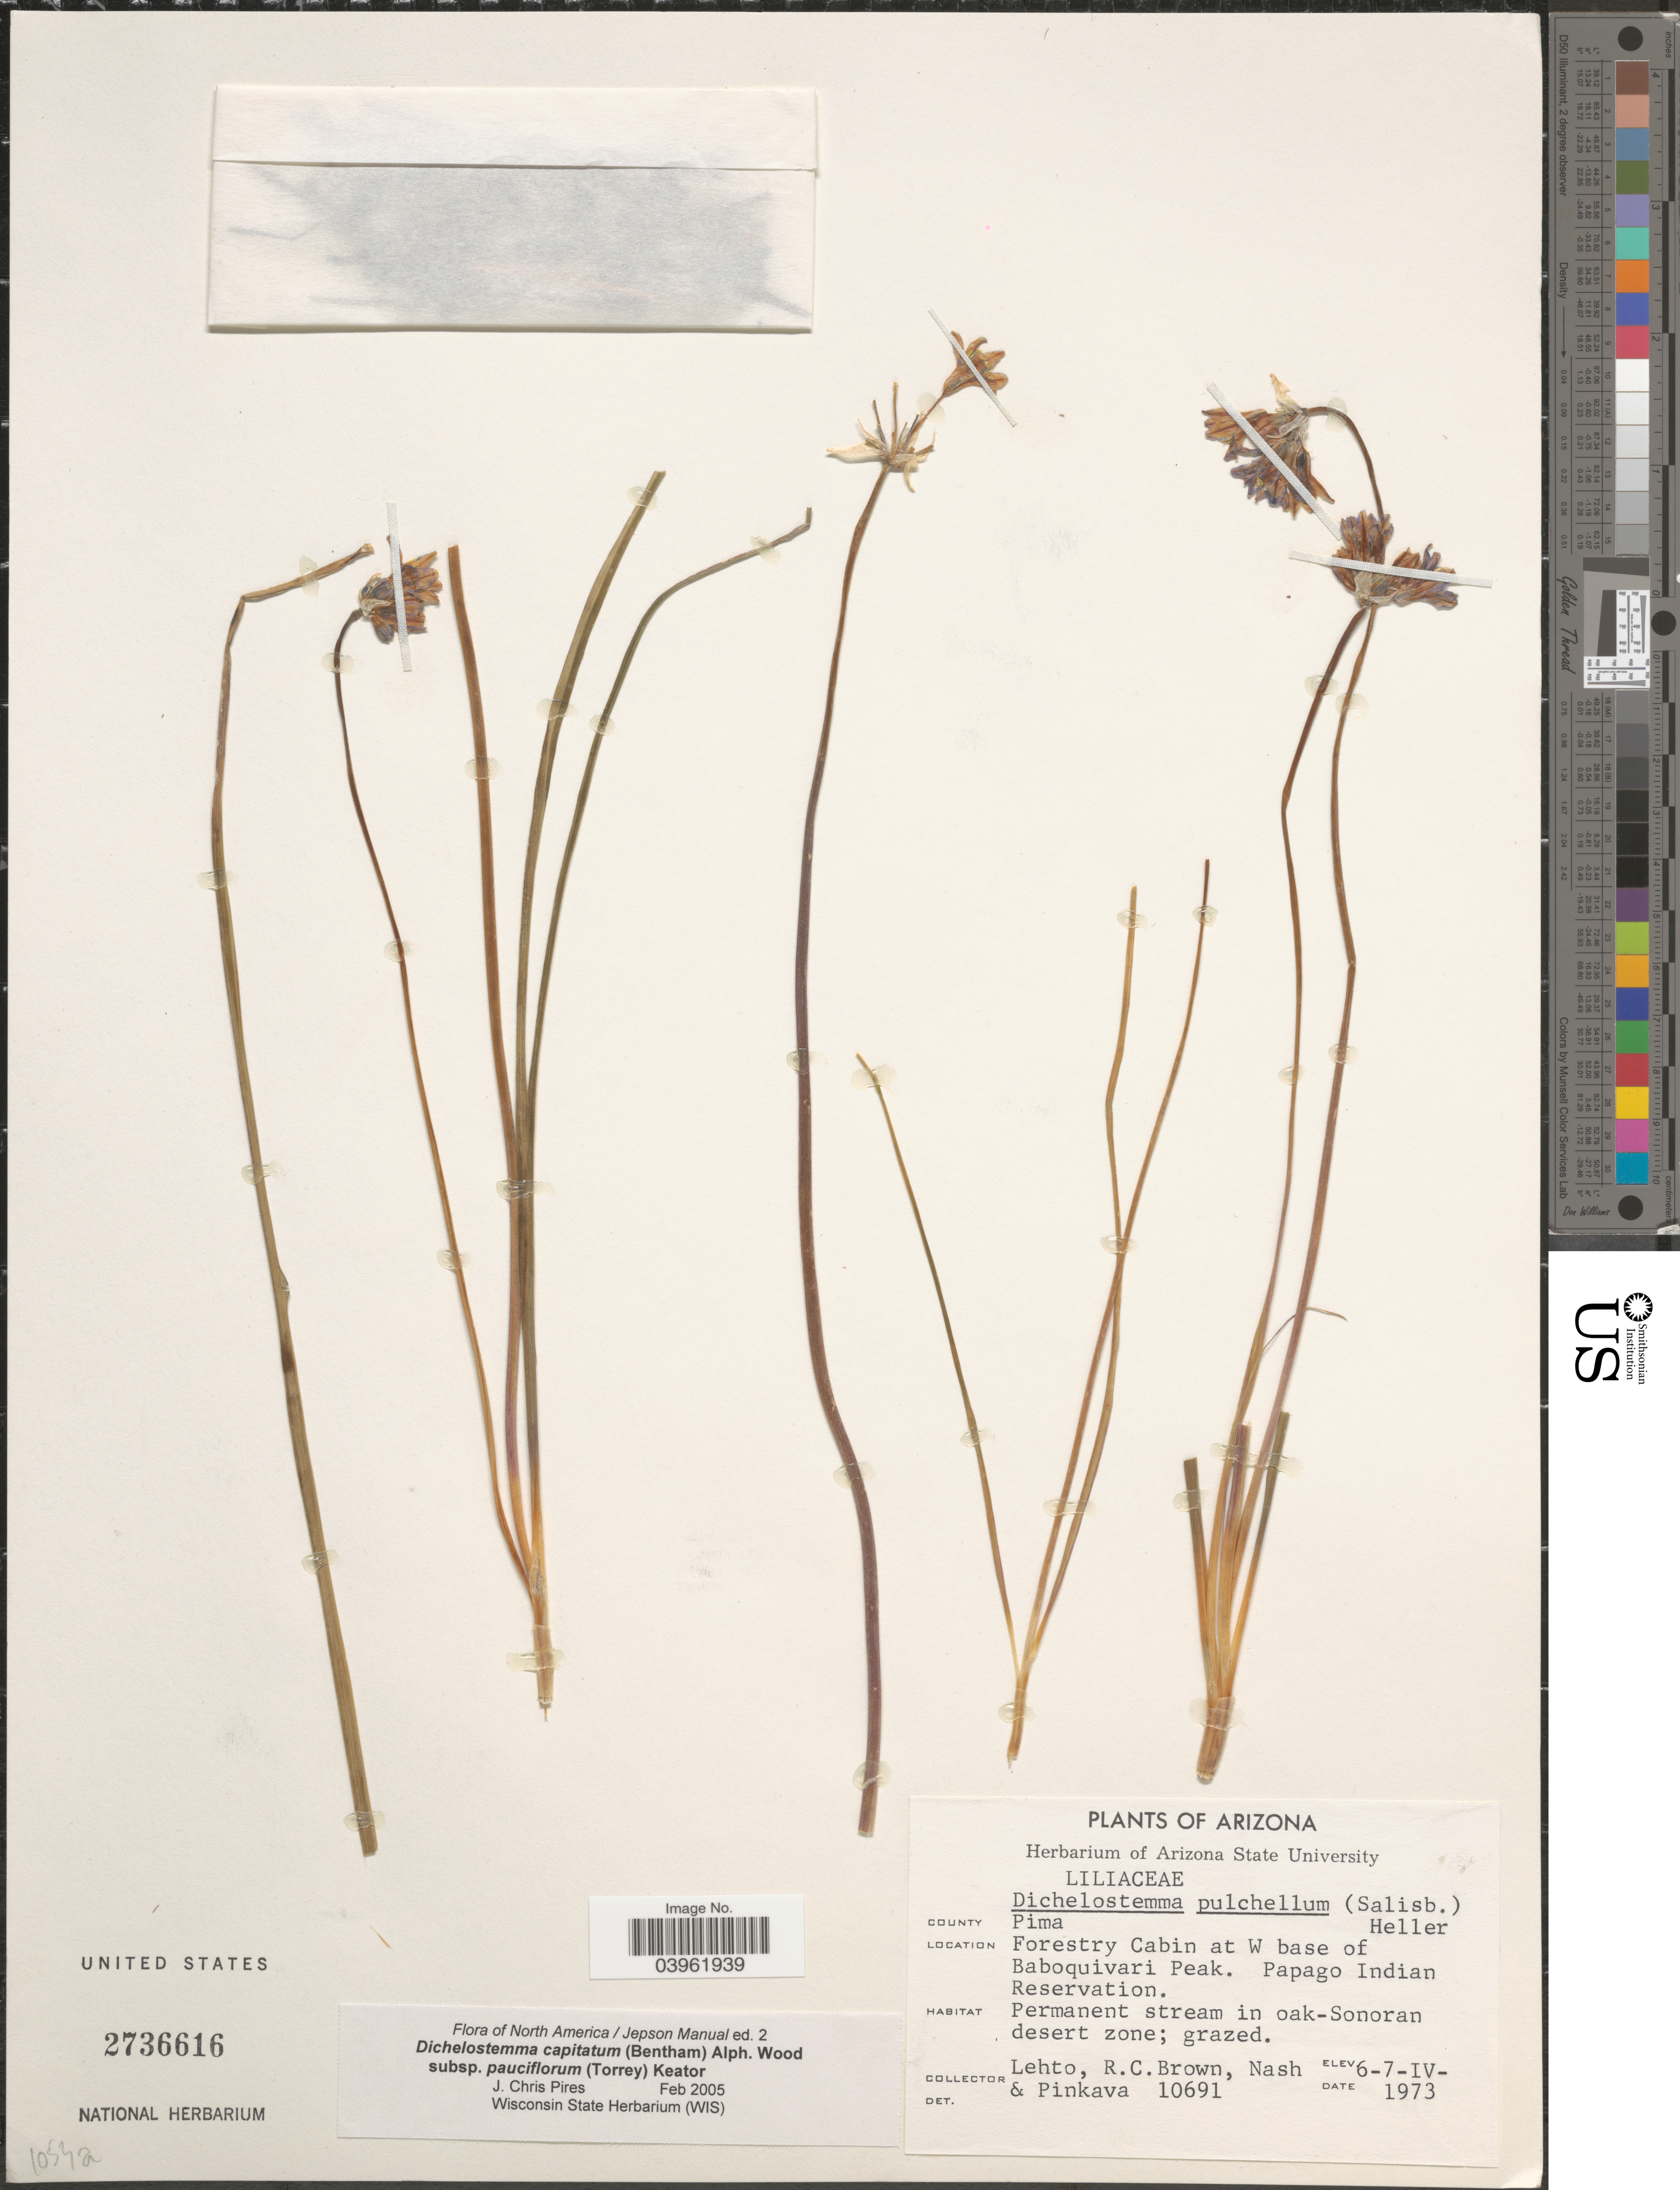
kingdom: Plantae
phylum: Tracheophyta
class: Liliopsida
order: Asparagales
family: Asparagaceae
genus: Dichelostemma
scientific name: Dichelostemma capitatum subsp. pauciflorum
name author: (Torr.) Keator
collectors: -. Lehto, R. C. Brown, -- Nash & -. Pinkava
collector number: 10691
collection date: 1973-04-06/1973-04-07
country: United States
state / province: Arizona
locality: County Pima. Forestry Cabin at W base of Baboquivari Peak. Papago Indian Reservation. Permanent stream in oak-Sonoran desert zone.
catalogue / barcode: US 2736616